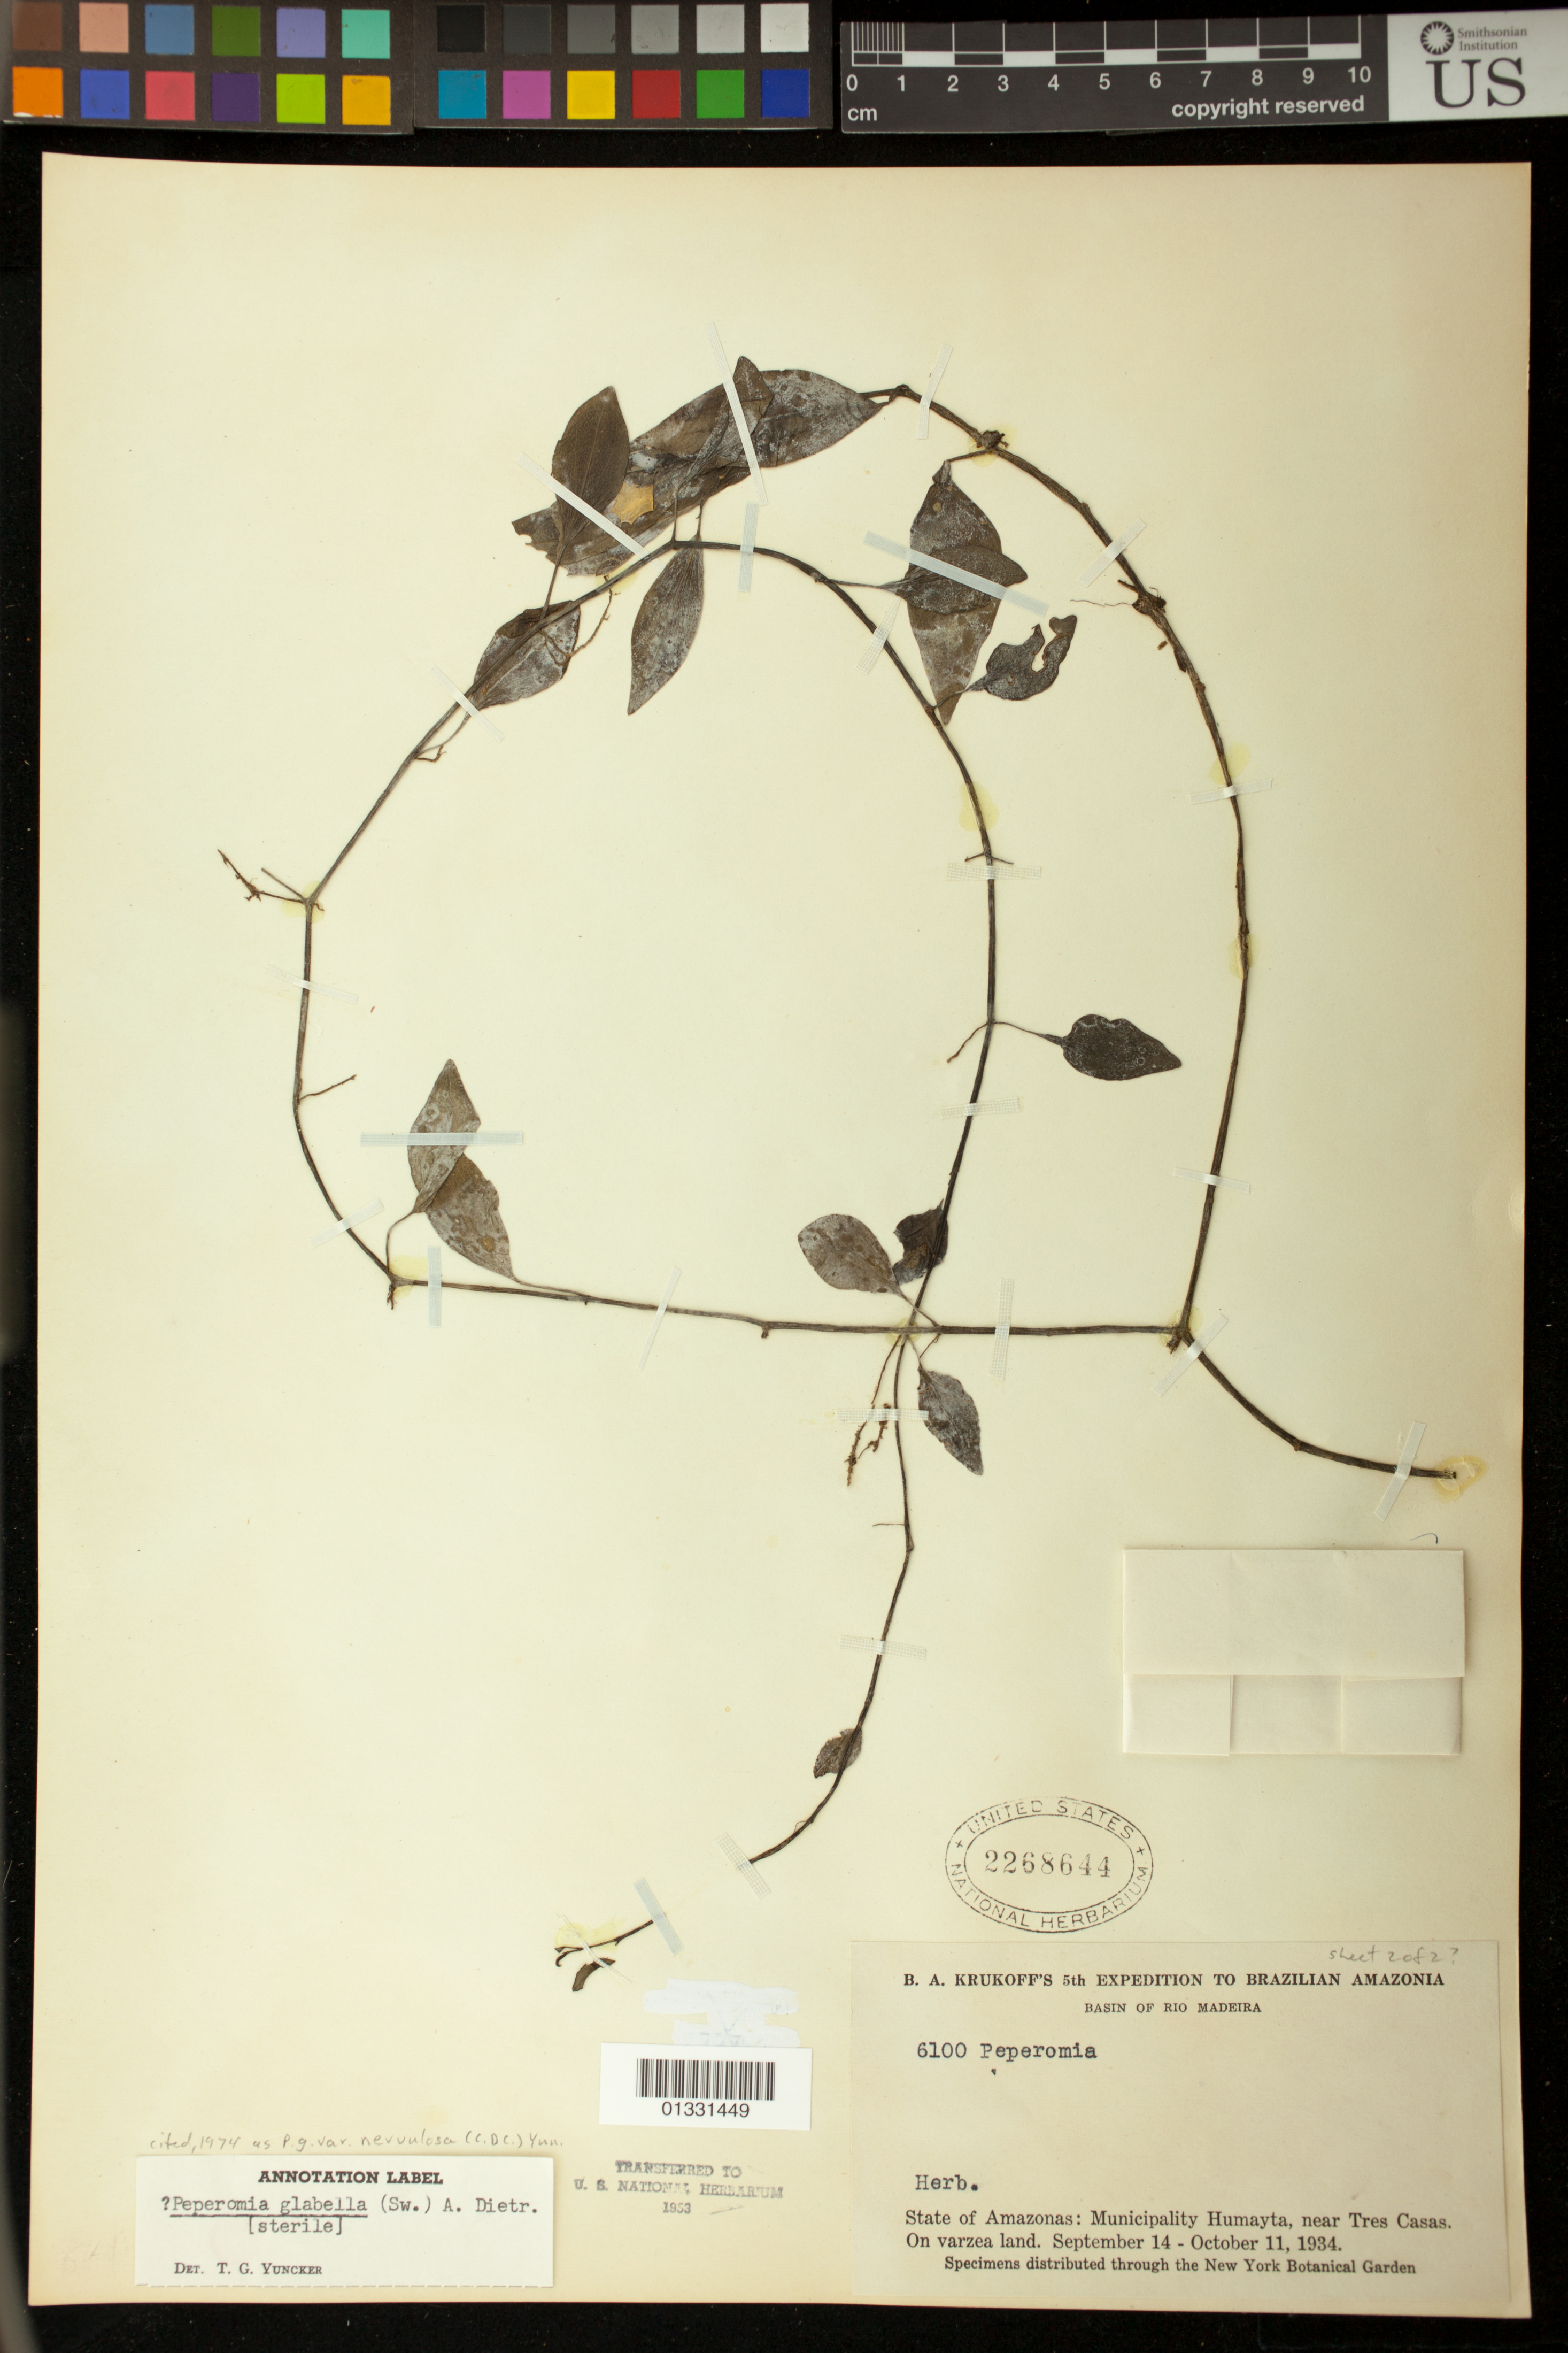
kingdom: Plantae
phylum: Tracheophyta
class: Magnoliopsida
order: Piperales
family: Piperaceae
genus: Peperomia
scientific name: Peperomia glabella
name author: (Sw.) A. Dietr.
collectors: B. A. Krukoff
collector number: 6100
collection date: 1934-09-14,1934-10-11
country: Brazil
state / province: Amazonas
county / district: Humaitá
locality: Near Tres Casas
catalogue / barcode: US 2268644